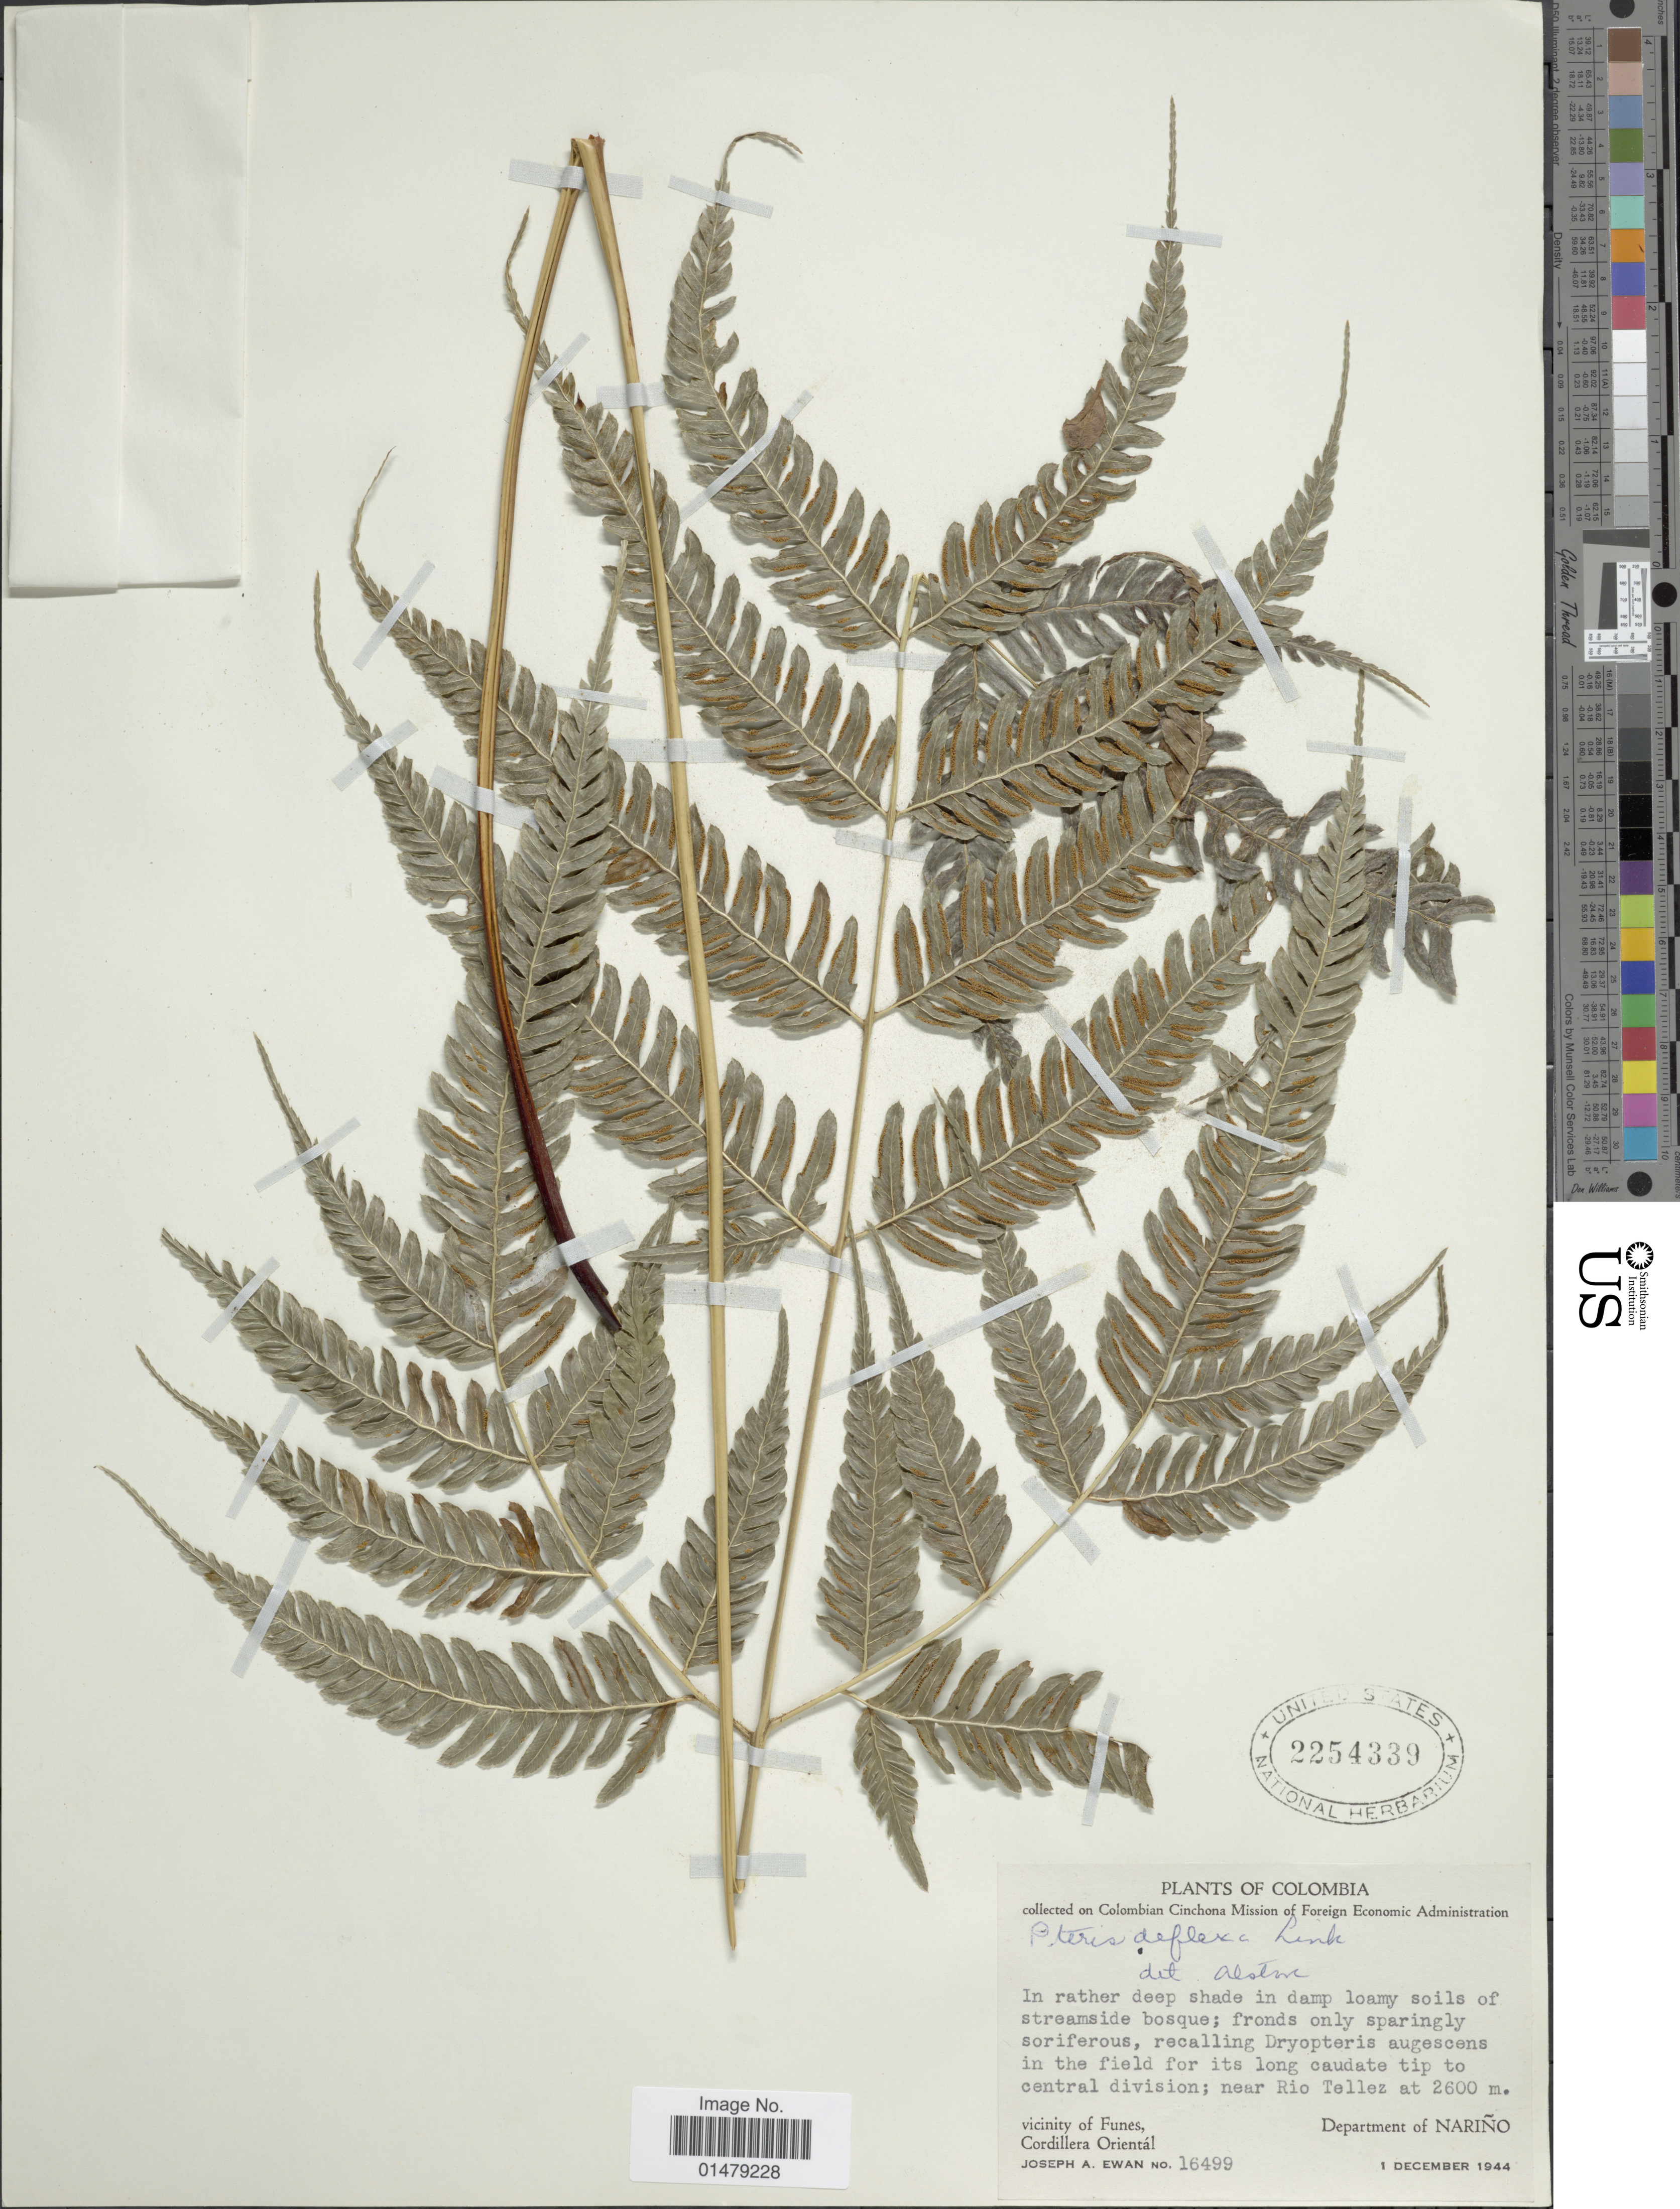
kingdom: Plantae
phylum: Tracheophyta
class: Polypodiopsida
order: Polypodiales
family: Pteridaceae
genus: Pteris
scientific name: Pteris deflexa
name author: Link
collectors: J. A. Ewan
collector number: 16499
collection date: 1944-12-01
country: Colombia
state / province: Nariño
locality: In the field for its long caudate tip to central dicision; near Rio Tellez. Vciinity of Funes, Cordillera Oriental. Department of Narino.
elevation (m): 2600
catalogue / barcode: US 2254339